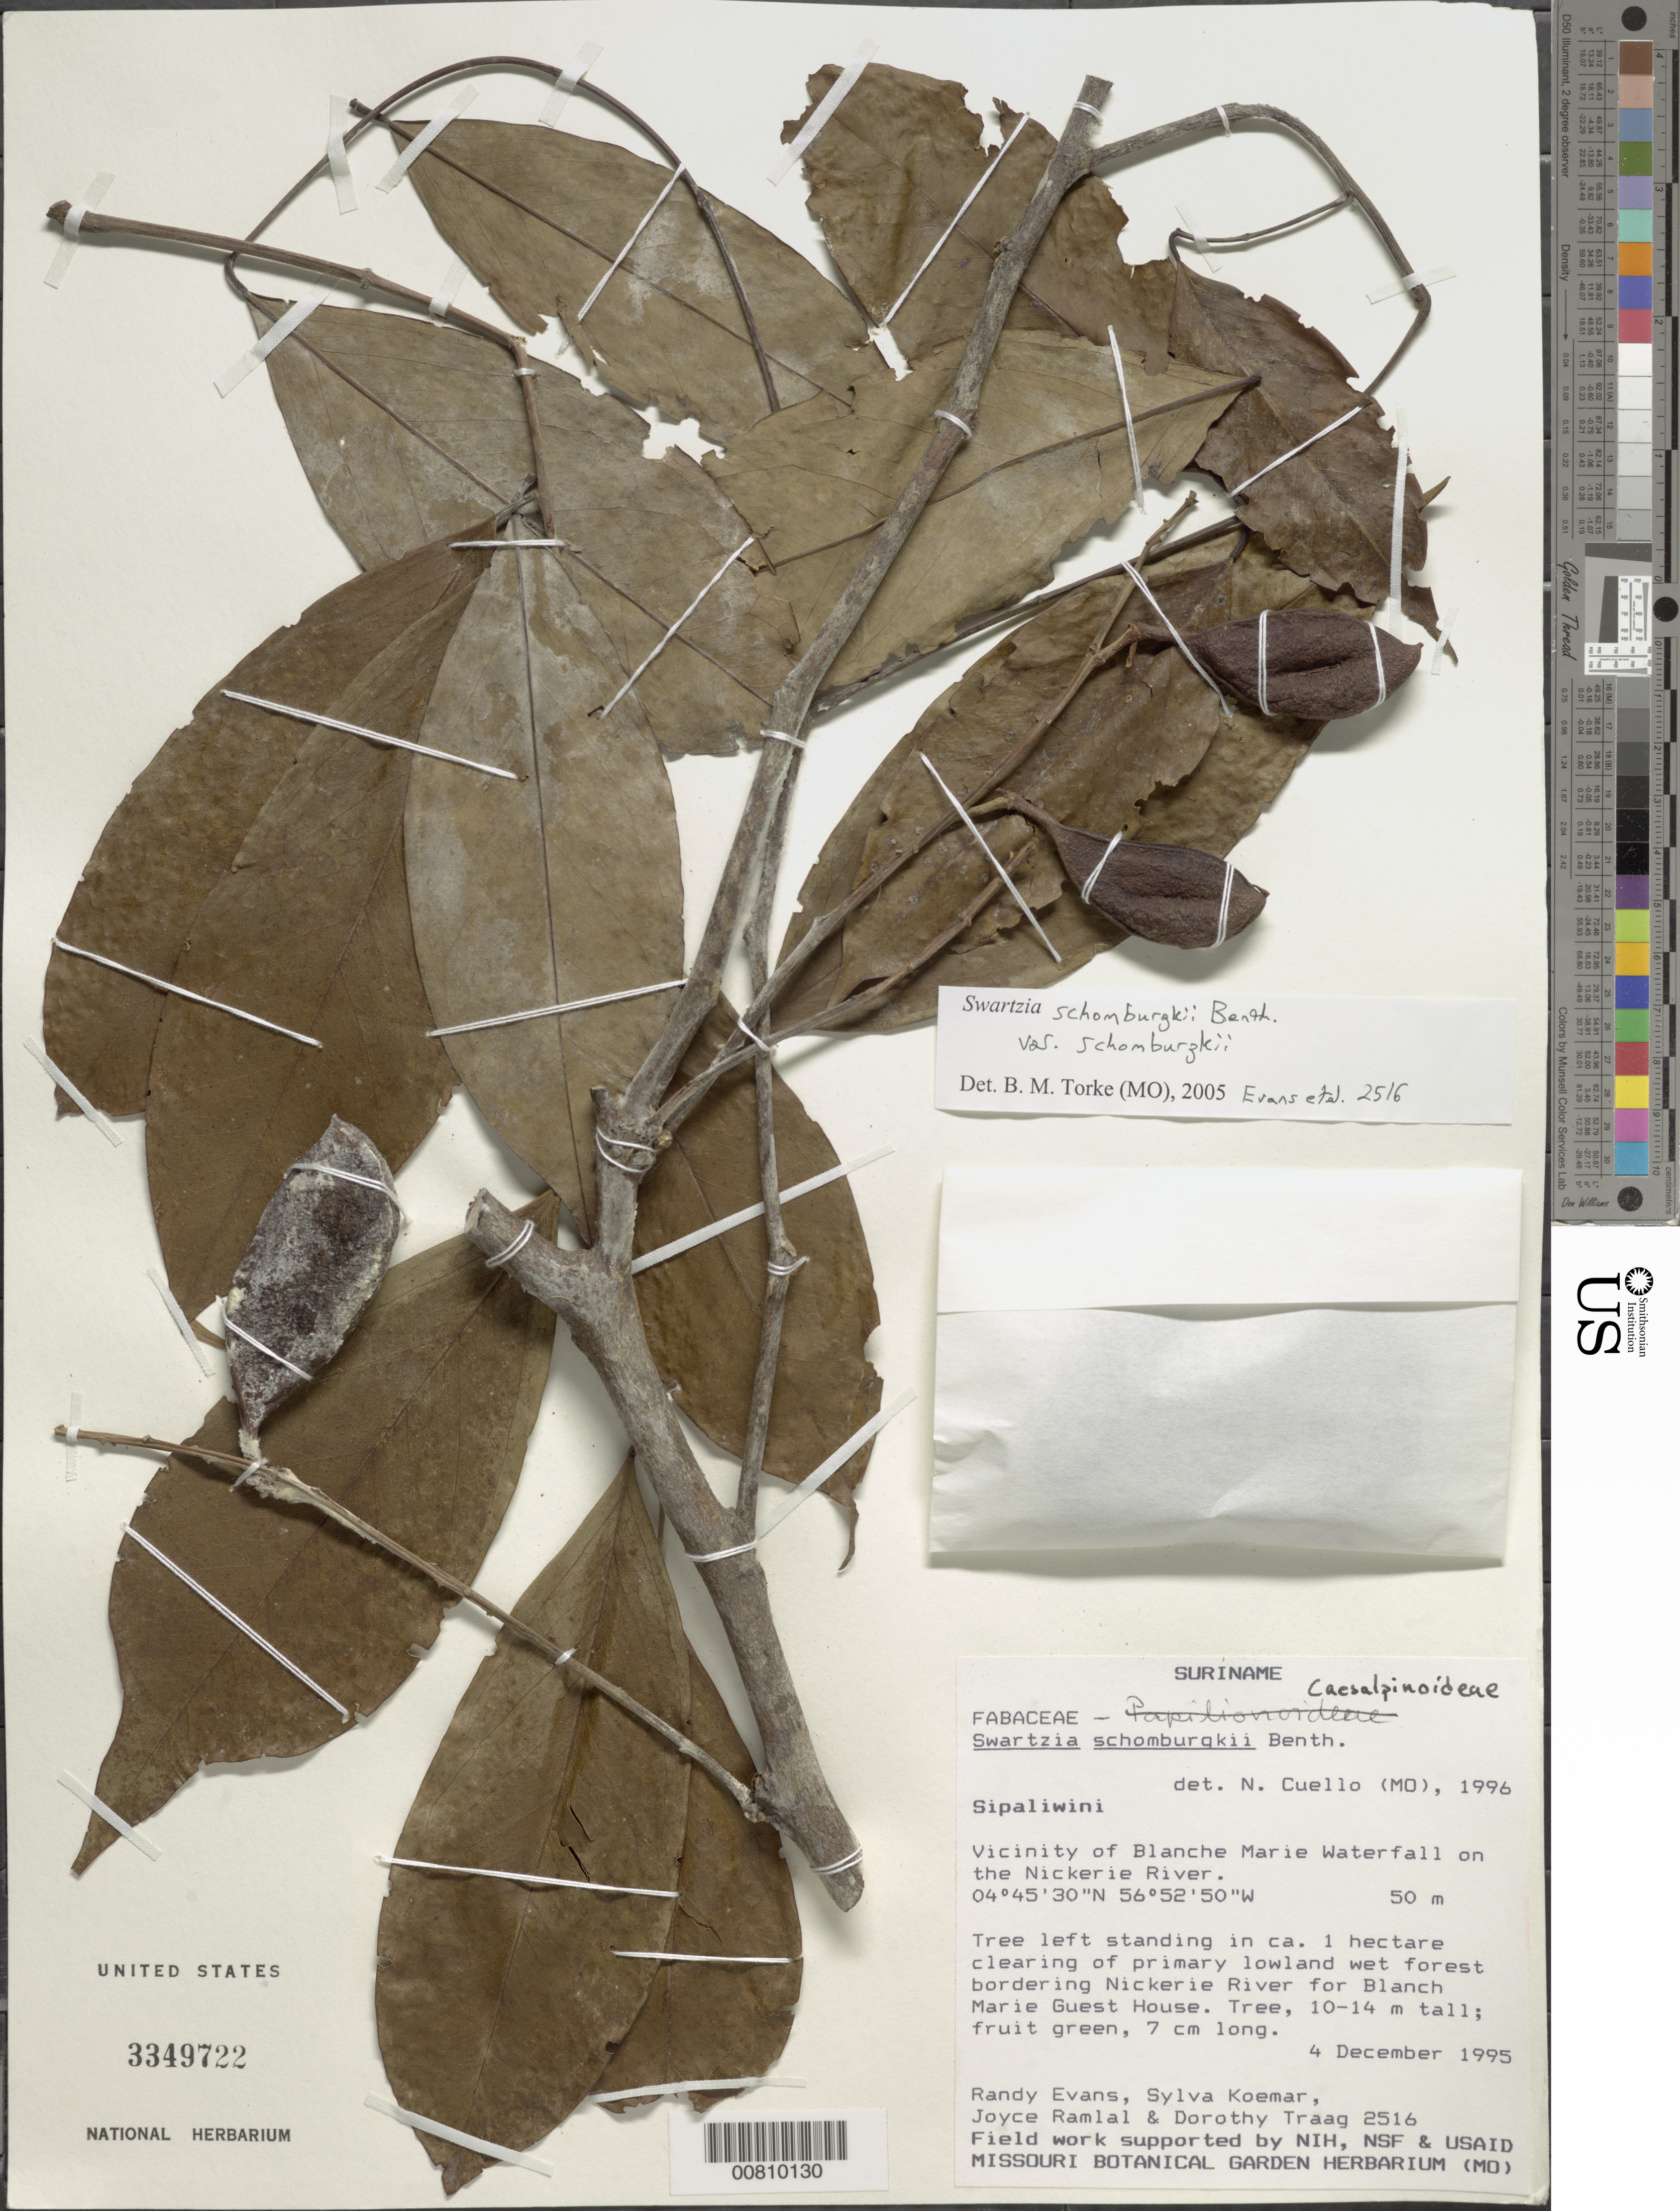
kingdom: Plantae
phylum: Tracheophyta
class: Magnoliopsida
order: Fabales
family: Fabaceae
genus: Swartzia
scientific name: Swartzia schomburgkii var. guayanensis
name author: R.S. Cowan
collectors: R. J. Evans et al.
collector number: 2516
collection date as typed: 04 Dec 1995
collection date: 1995-12-04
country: Suriname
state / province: Sipaliwini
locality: Vicinity of Blanche Marie Waterfall on the Nickerie River.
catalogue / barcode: US 3349772